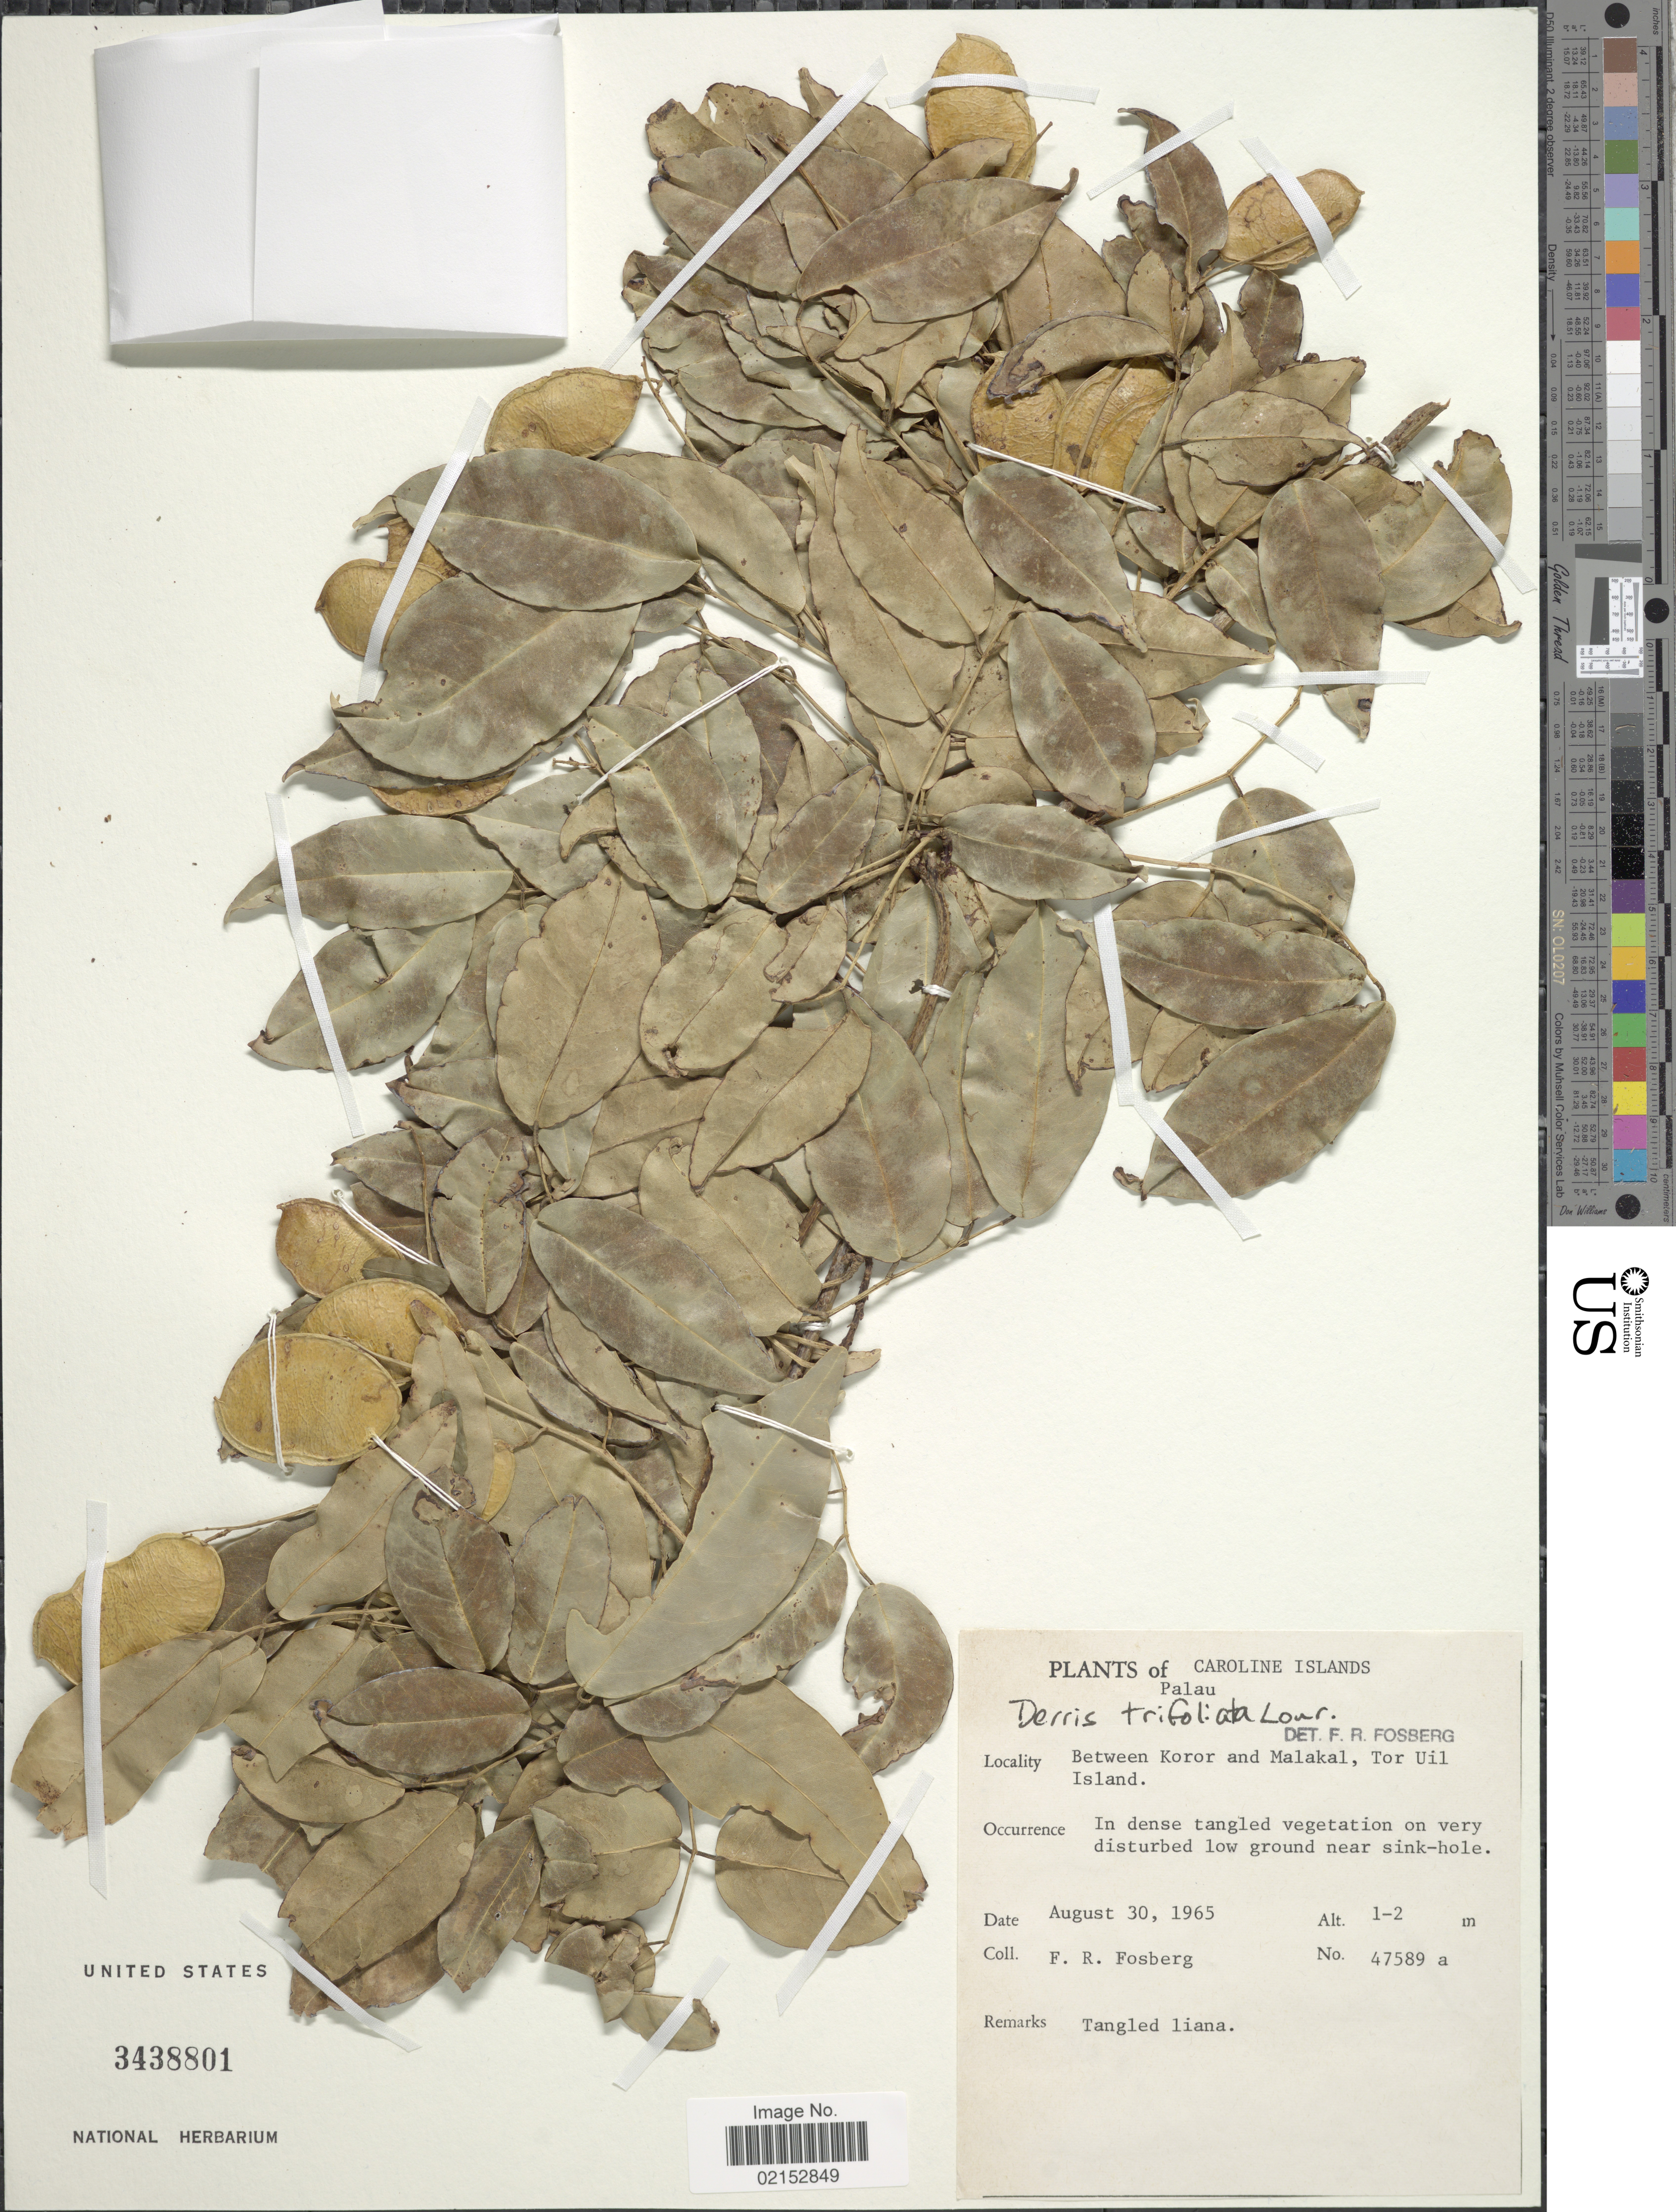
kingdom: Plantae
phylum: Tracheophyta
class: Magnoliopsida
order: Fabales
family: Fabaceae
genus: Derris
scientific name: Derris trifoliata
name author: Lour.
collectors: F. R. Fosberg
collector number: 47589a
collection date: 1965-08-30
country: Palau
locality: Caroline Islands, Palau, between Koror and Malakal, Tor Uil Island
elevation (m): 1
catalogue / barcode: US 3438801